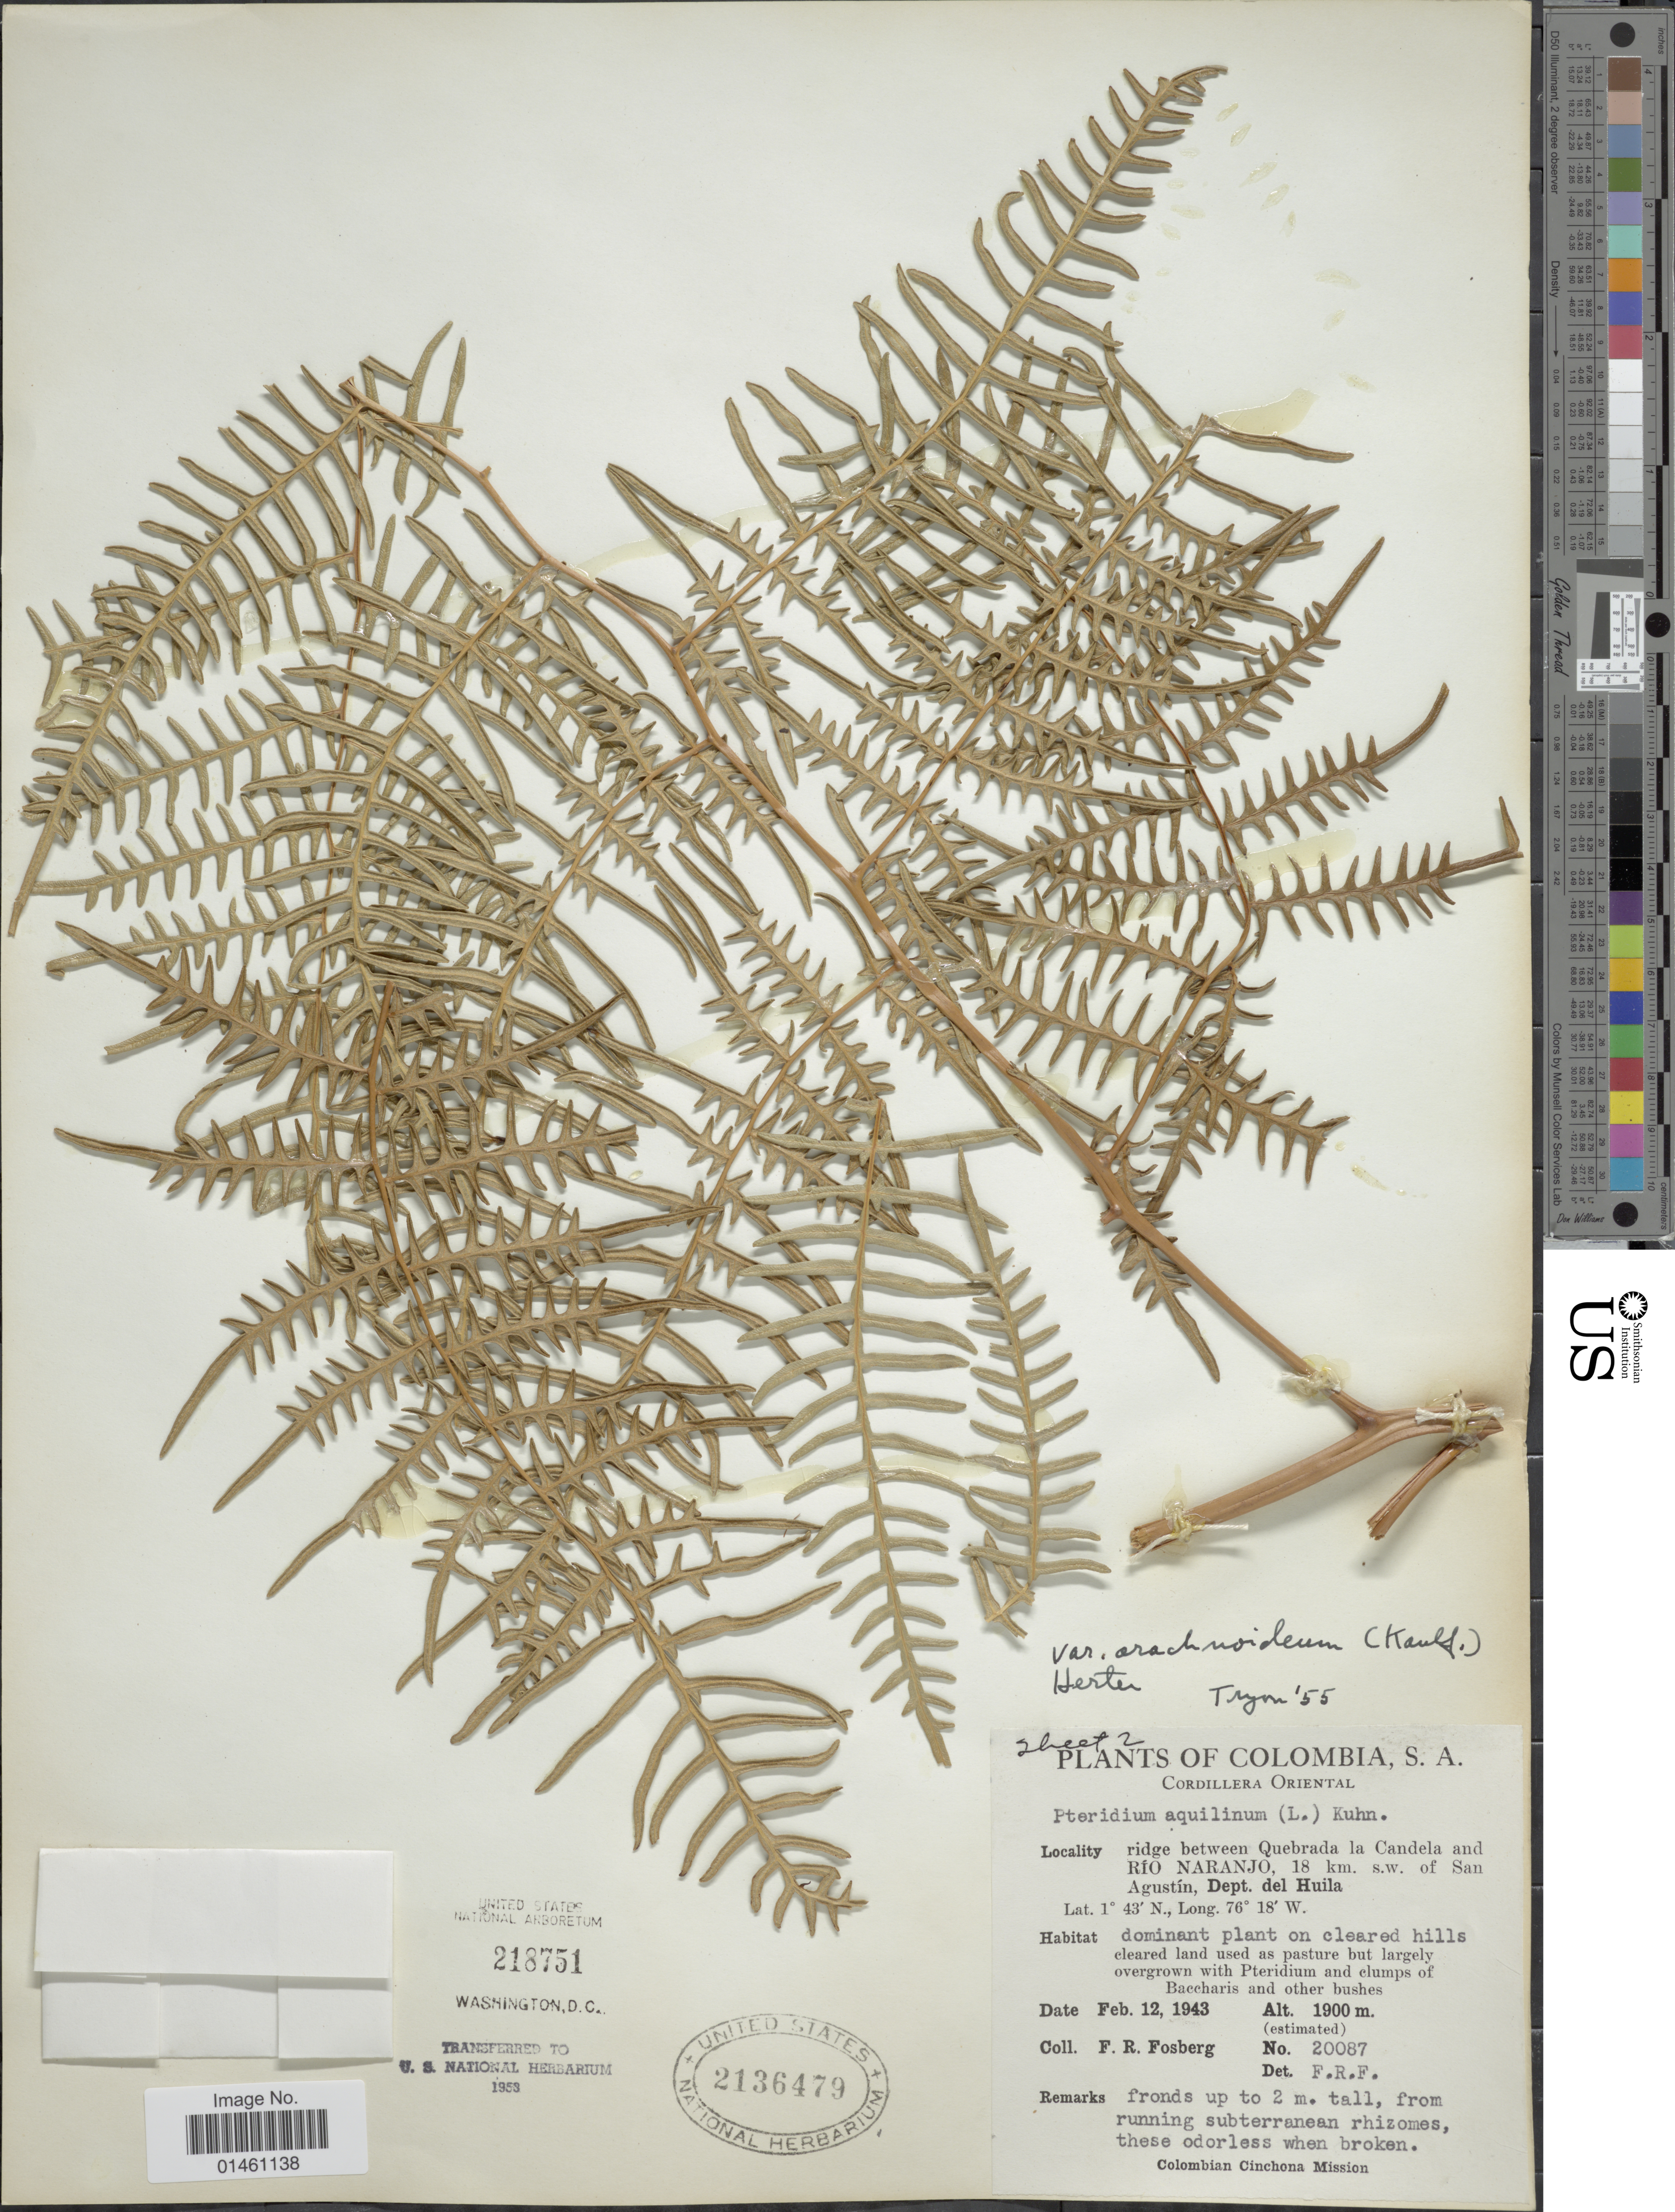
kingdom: Plantae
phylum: Tracheophyta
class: Polypodiopsida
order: Polypodiales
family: Dennstaedtiaceae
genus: Pteridium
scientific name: Pteridium aquilinum var. arachnoideum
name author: (Kaulf.) Herter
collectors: F. R. Fosberg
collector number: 20087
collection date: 1943-02-12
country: Colombia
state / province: Huila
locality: Cordillera Oriental, ridge between Quebrada la Candela and Rio Naranjo, 18 km. s.w. of San Agustín.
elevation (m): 1900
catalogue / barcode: US 218751